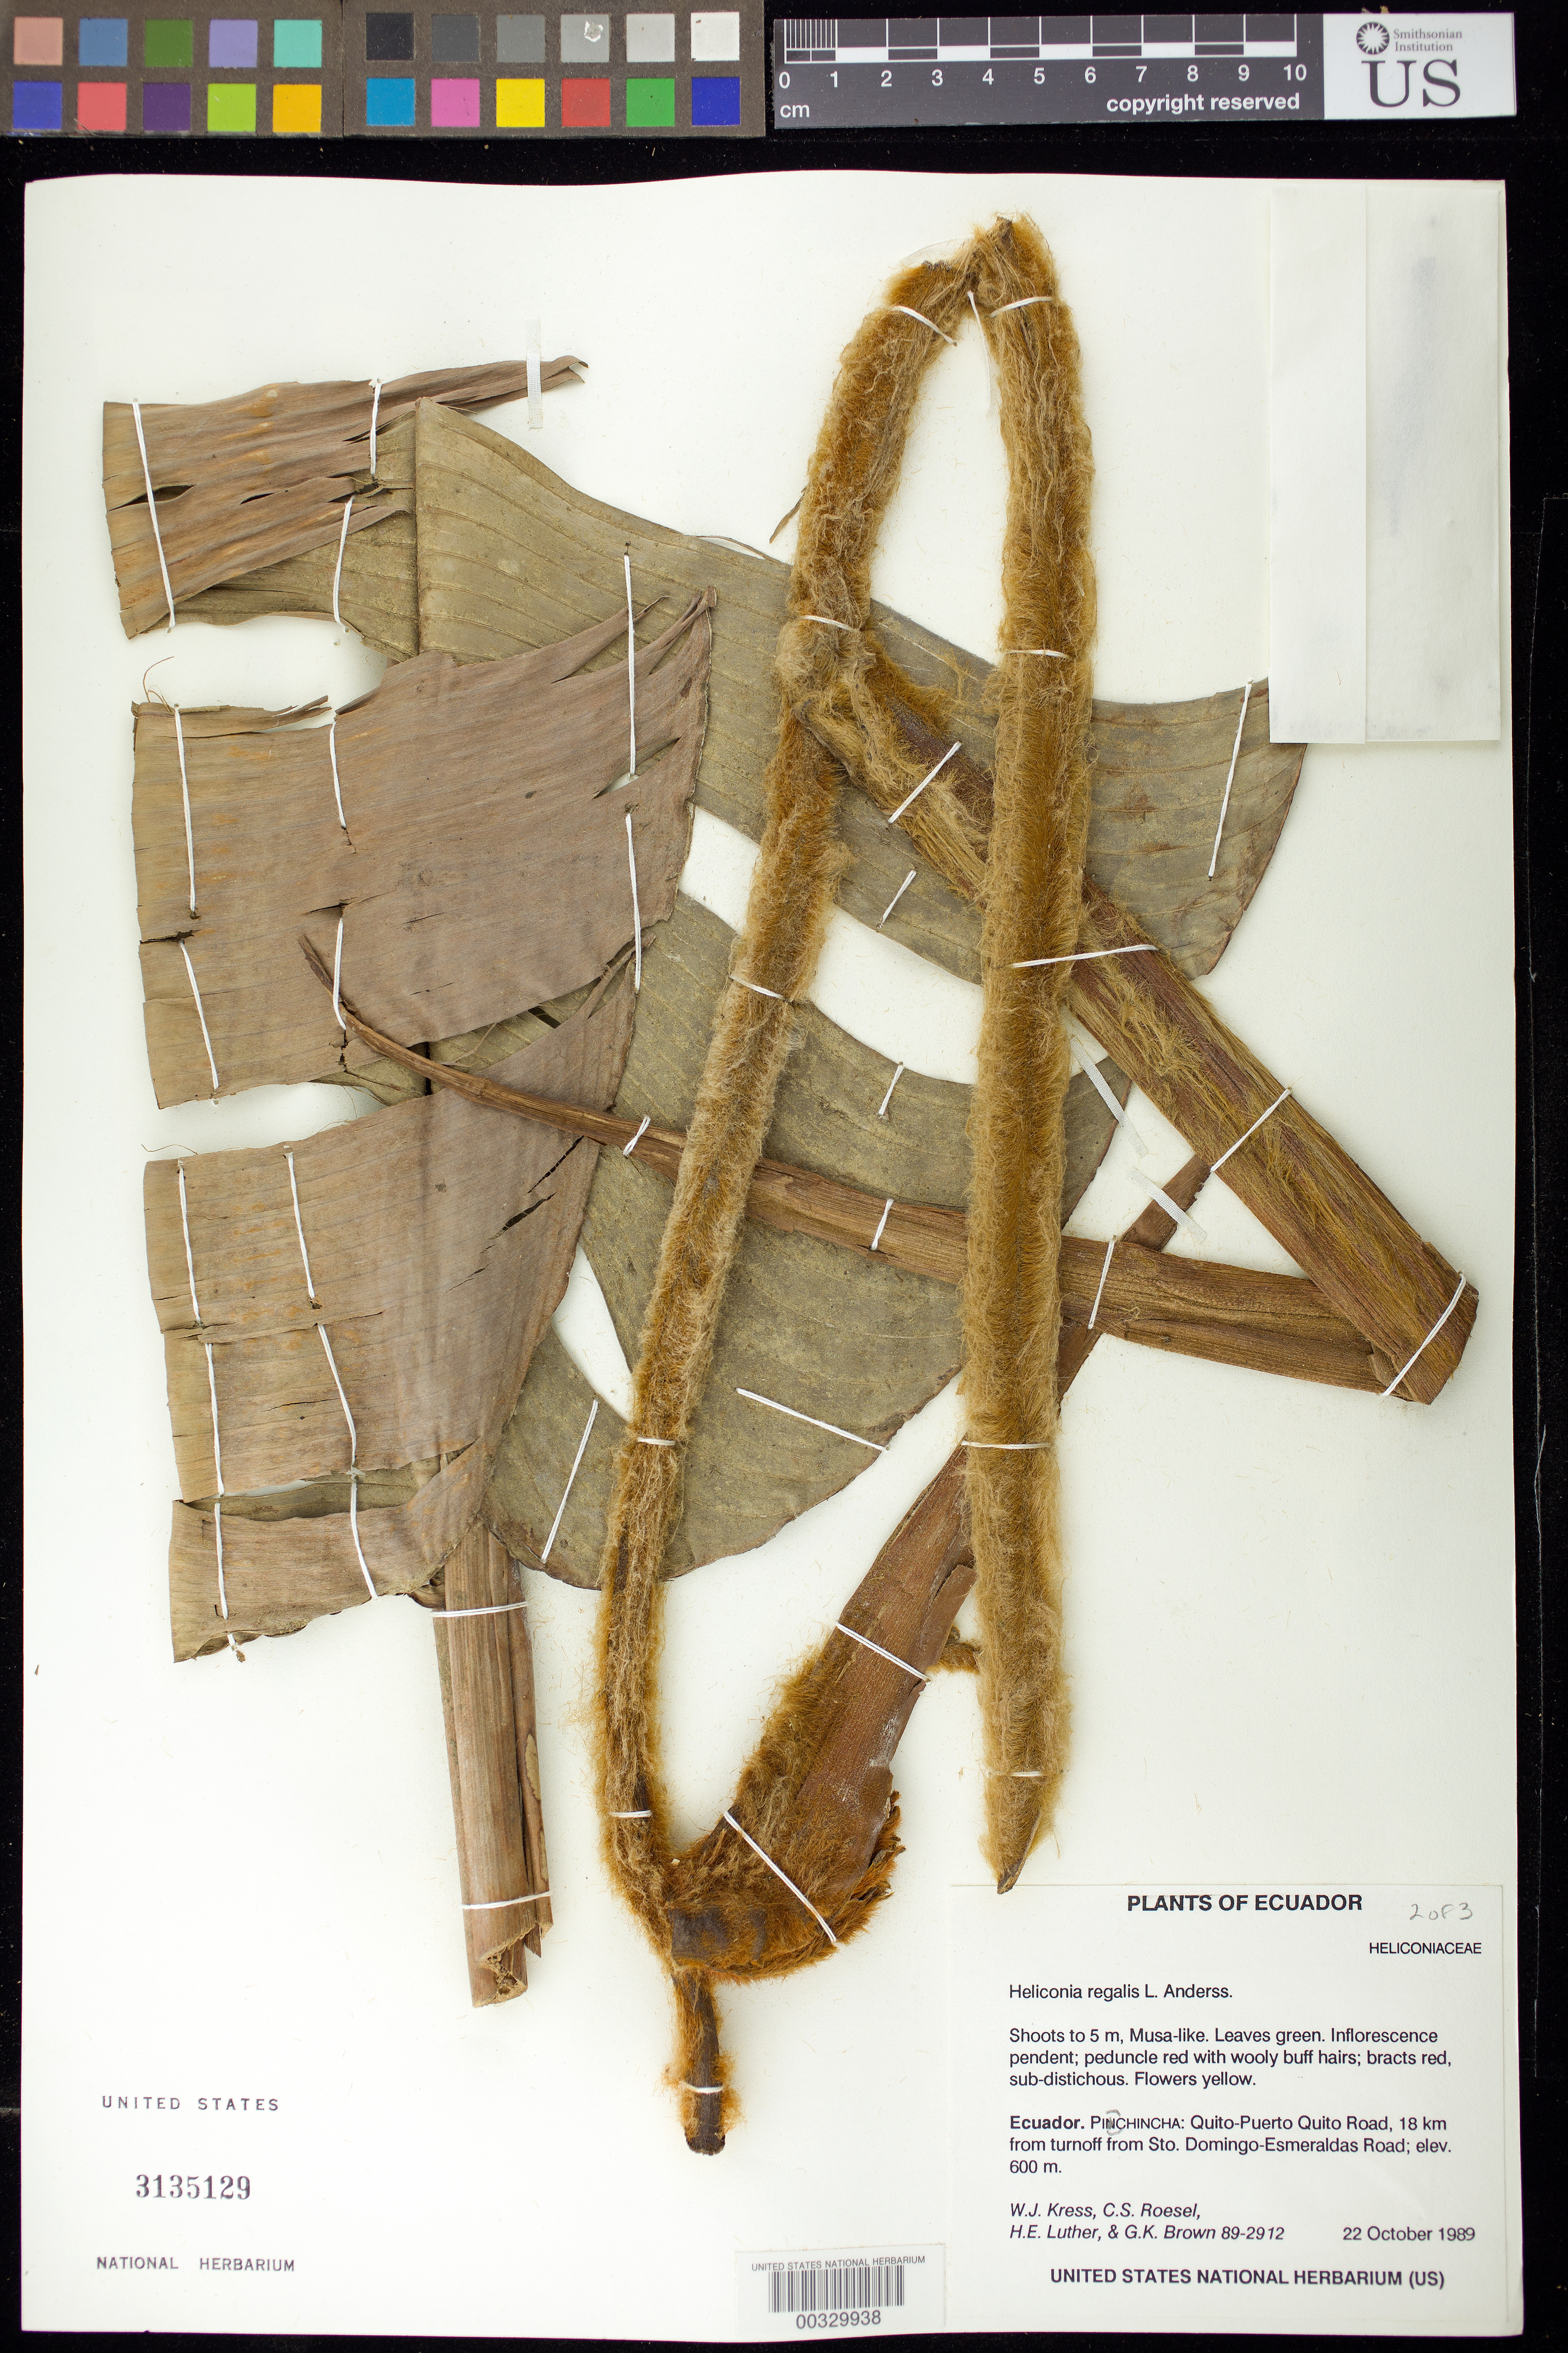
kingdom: Plantae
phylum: Tracheophyta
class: Liliopsida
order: Zingiberales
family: Heliconiaceae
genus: Heliconia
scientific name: Heliconia regalis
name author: L. Andersson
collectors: W. J. Kress, C. S. Roesel, Harry E. Luther & G. K. Brown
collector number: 89-2912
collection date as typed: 22 Oct 1989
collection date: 1989-10-22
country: Ecuador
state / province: Pichincha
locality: Quito-Puerto quito road, 18 km from turnoff from sto. domingo-Esmeraldas road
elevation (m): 600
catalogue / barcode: US 3135129